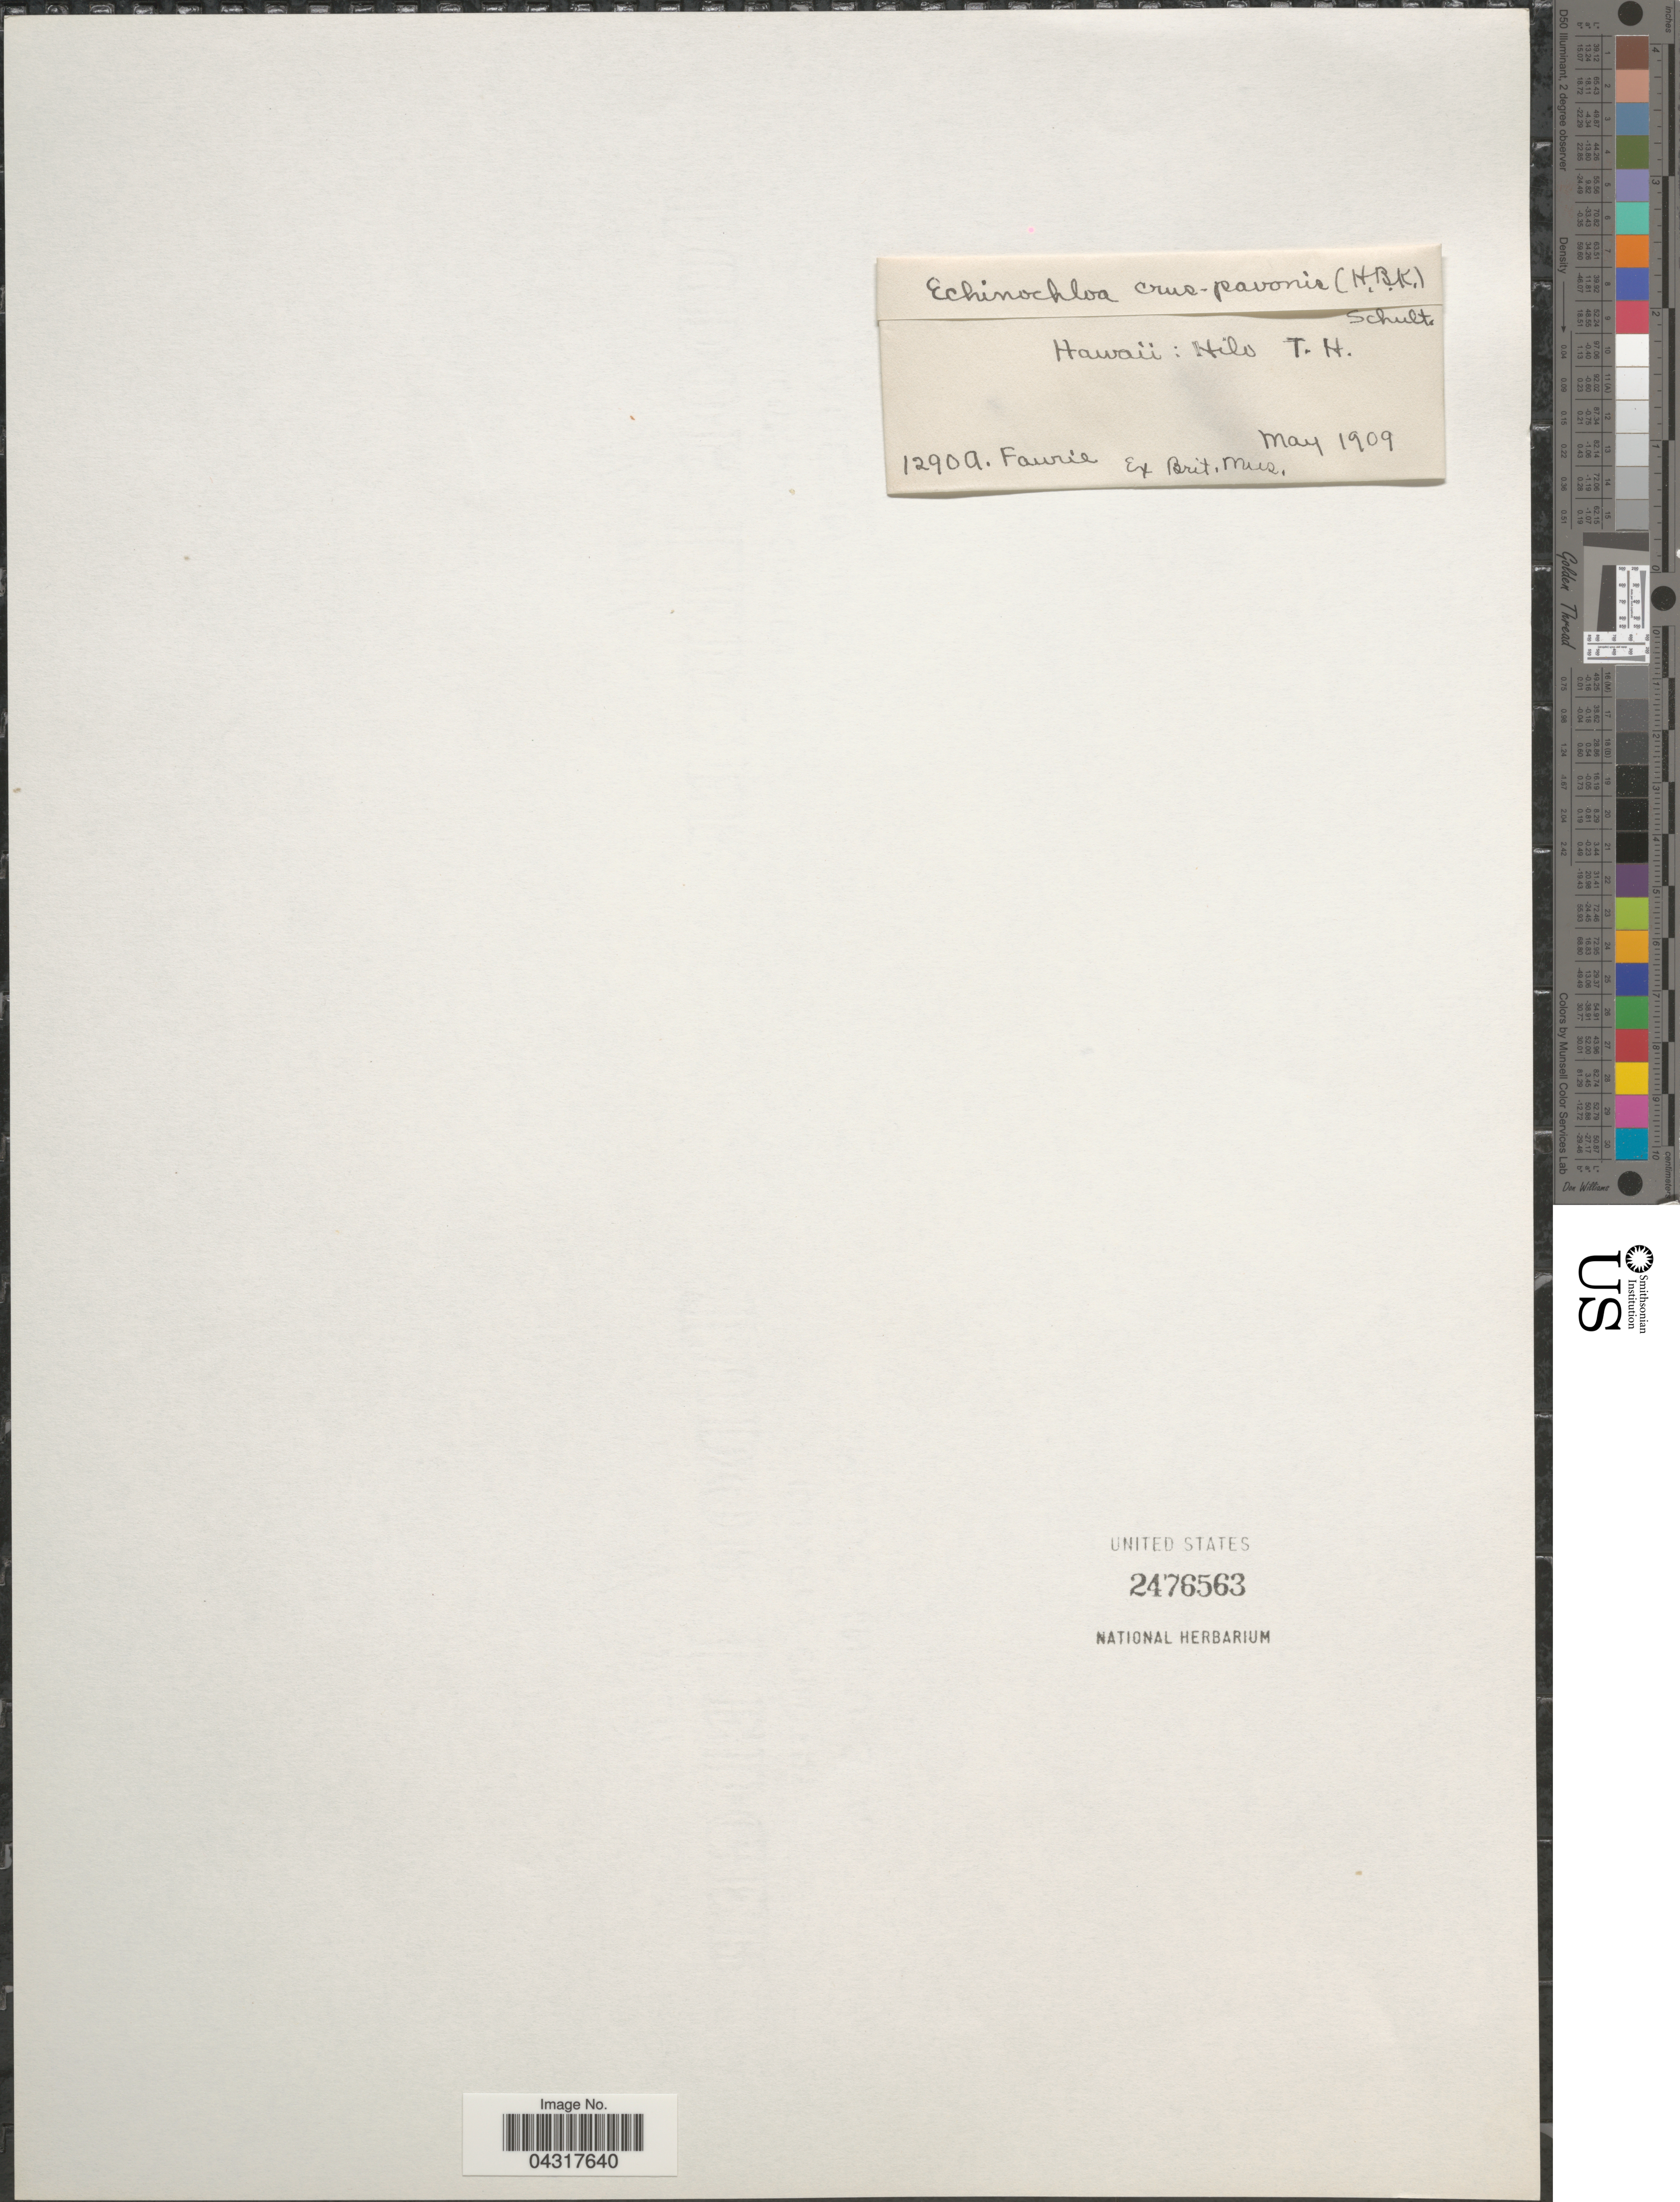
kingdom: Plantae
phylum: Tracheophyta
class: Liliopsida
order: Poales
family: Poaceae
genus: Echinochloa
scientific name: Echinochloa crus-galli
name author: (L.) P. Beauv.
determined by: Wagner, W. L., (BOT), Smithsonian Institution - National Museum of Natural History (UNITED STATES)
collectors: A. Faurie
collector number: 1290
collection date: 1909-05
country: United States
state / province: Hawaii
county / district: Hawaii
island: Hawaii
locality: Hilo T.H.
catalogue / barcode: US 2476563